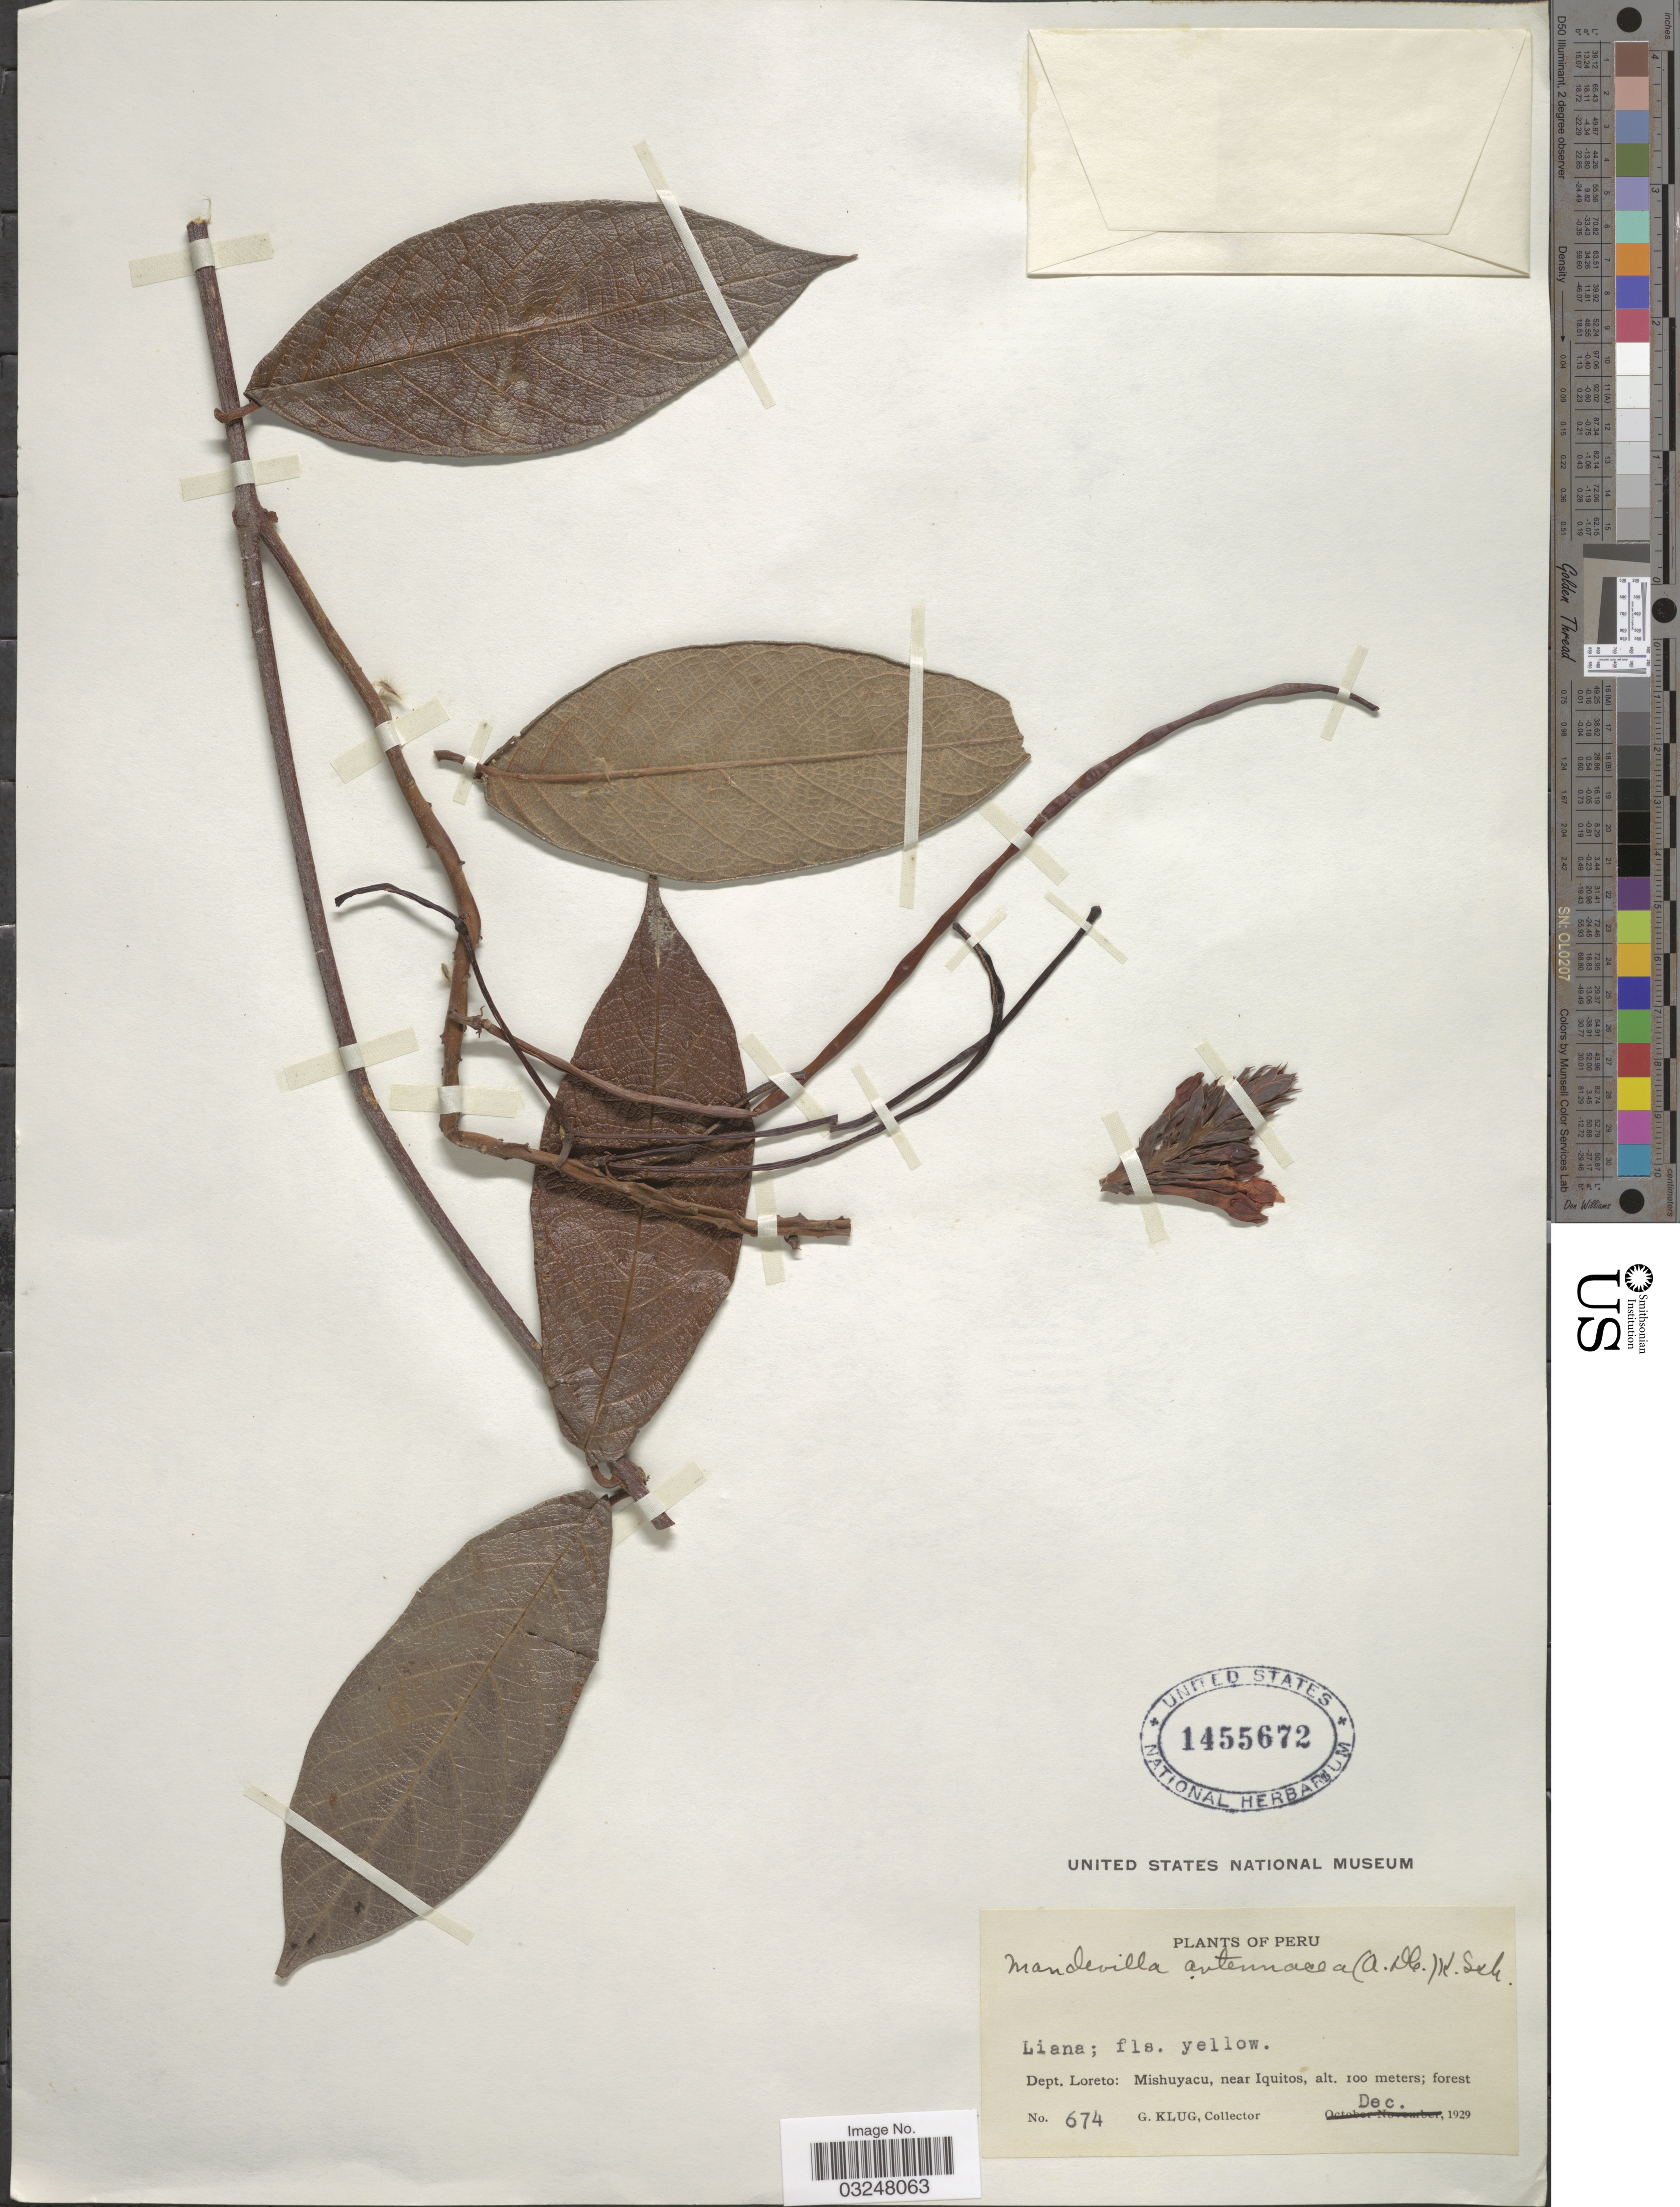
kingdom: Plantae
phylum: Tracheophyta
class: Magnoliopsida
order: Gentianales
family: Apocynaceae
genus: Mandevilla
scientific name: Mandevilla rugellosa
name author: (Rich.) L. Allorge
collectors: G. Klug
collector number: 674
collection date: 1929-12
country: Peru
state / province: Loreto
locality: Dept. Loreto: Mishuyacu, near Iquitos.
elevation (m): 100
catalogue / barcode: US 1455672